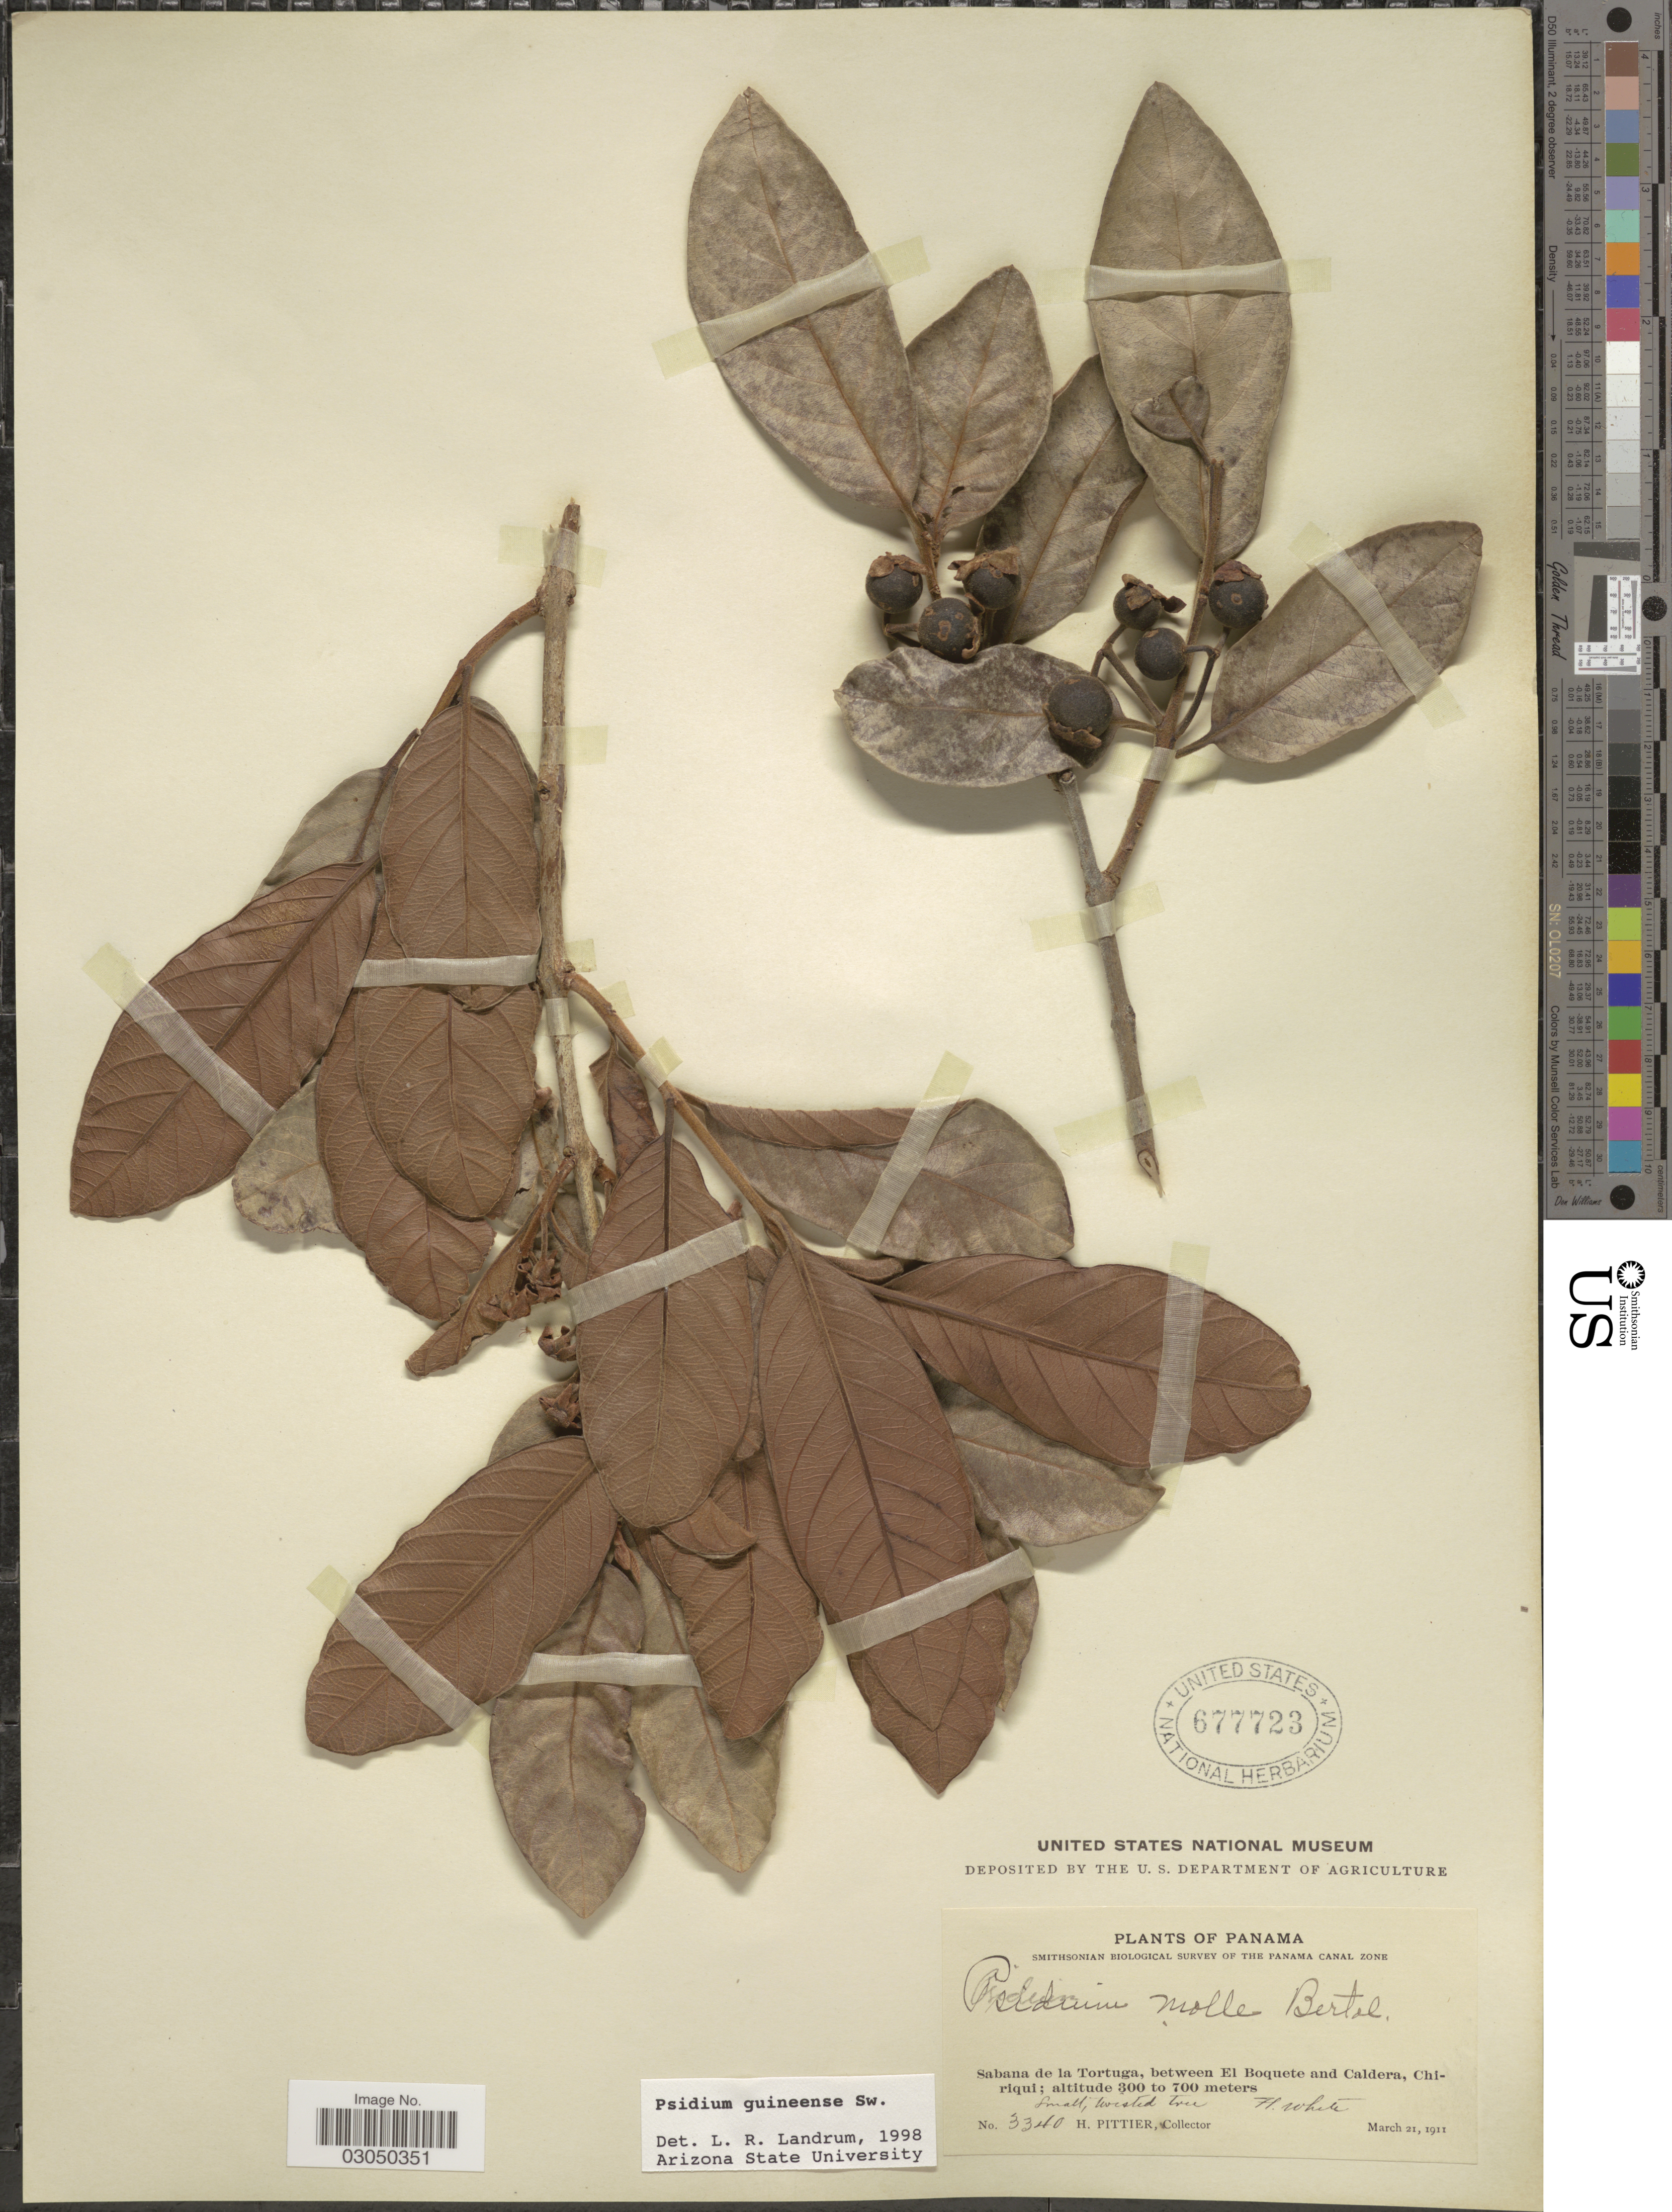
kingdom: Plantae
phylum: Tracheophyta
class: Magnoliopsida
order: Myrtales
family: Myrtaceae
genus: Psidium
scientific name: Psidium guineense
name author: Sw.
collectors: H. F. Pittier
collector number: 3340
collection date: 1911-03-21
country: Panama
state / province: Chiriqui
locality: Sabana de la Tortuga, between El Boquete and Caldera, Chiriqui.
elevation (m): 300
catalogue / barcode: US 677723